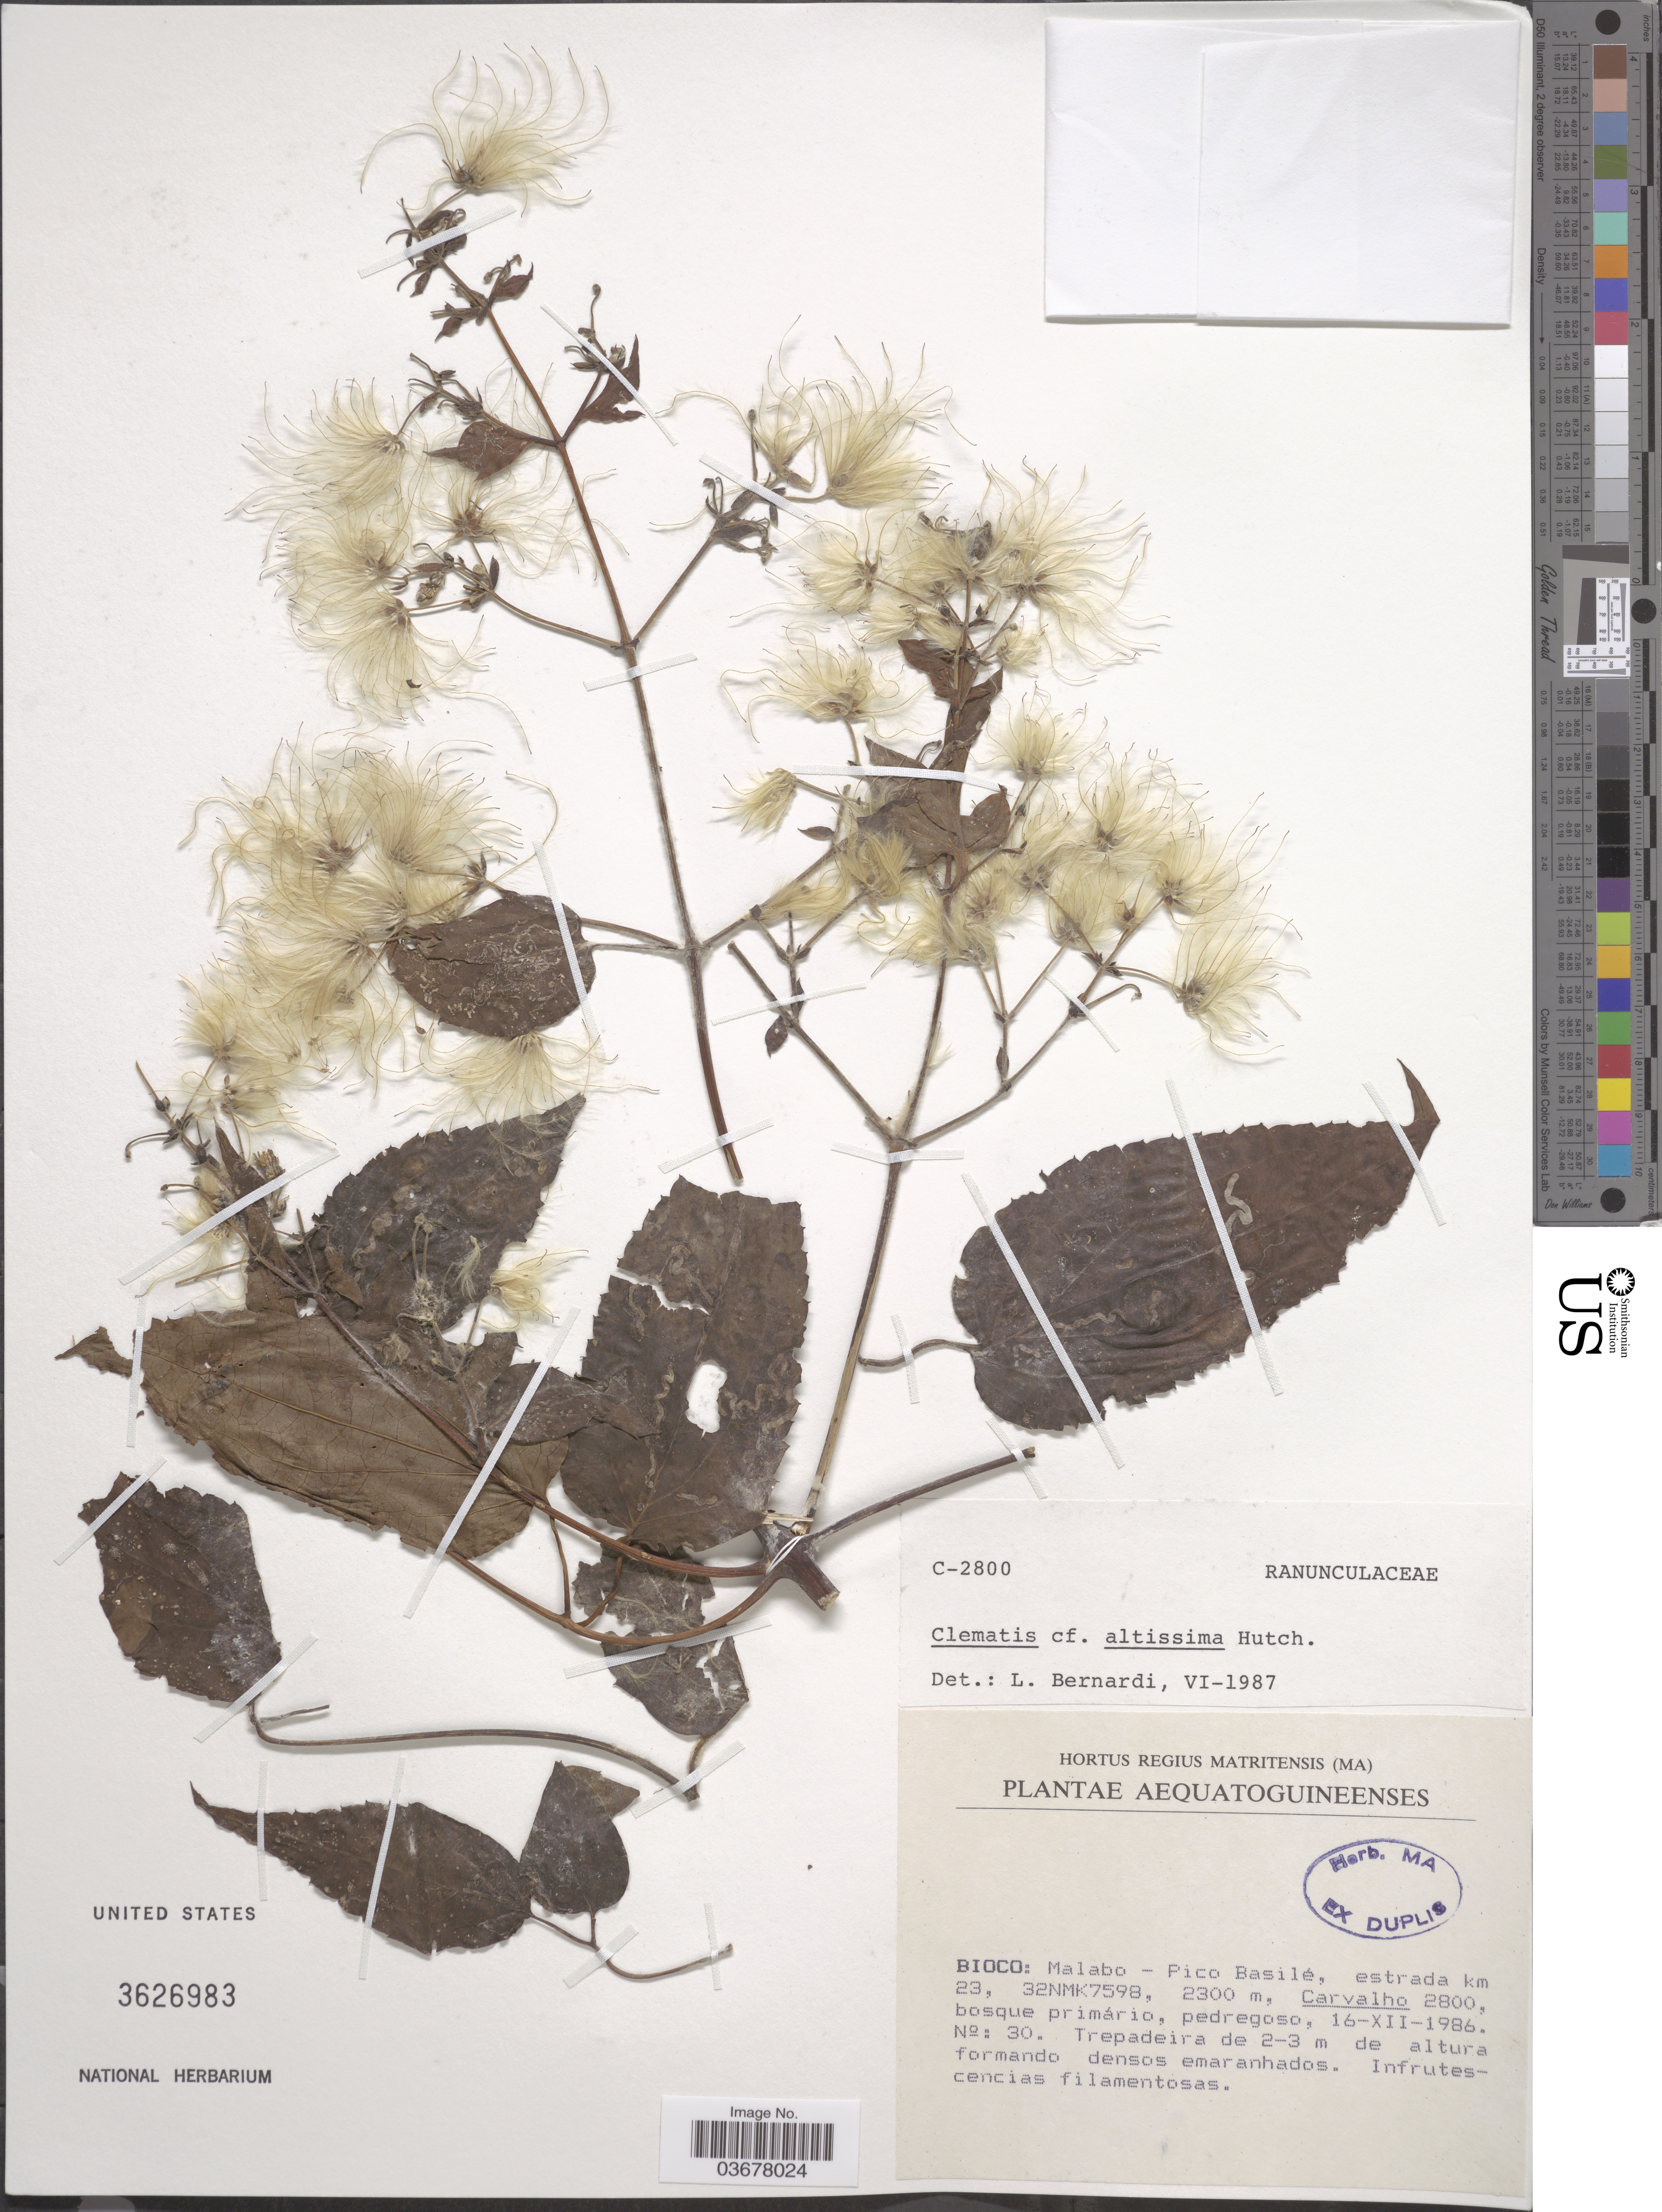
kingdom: Plantae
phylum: Tracheophyta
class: Magnoliopsida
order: Ranunculales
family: Ranunculaceae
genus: Clematis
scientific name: Clematis sp.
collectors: Carvalho, --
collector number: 30/2800?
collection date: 1986-12-16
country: Equatorial Guinea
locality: Aequatoguineenses. Bioco: Malabo - Pico Basilé, estrada km 23, 32NMK7598. Bosque Primário, pedregoso.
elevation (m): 2300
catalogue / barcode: US 3626983